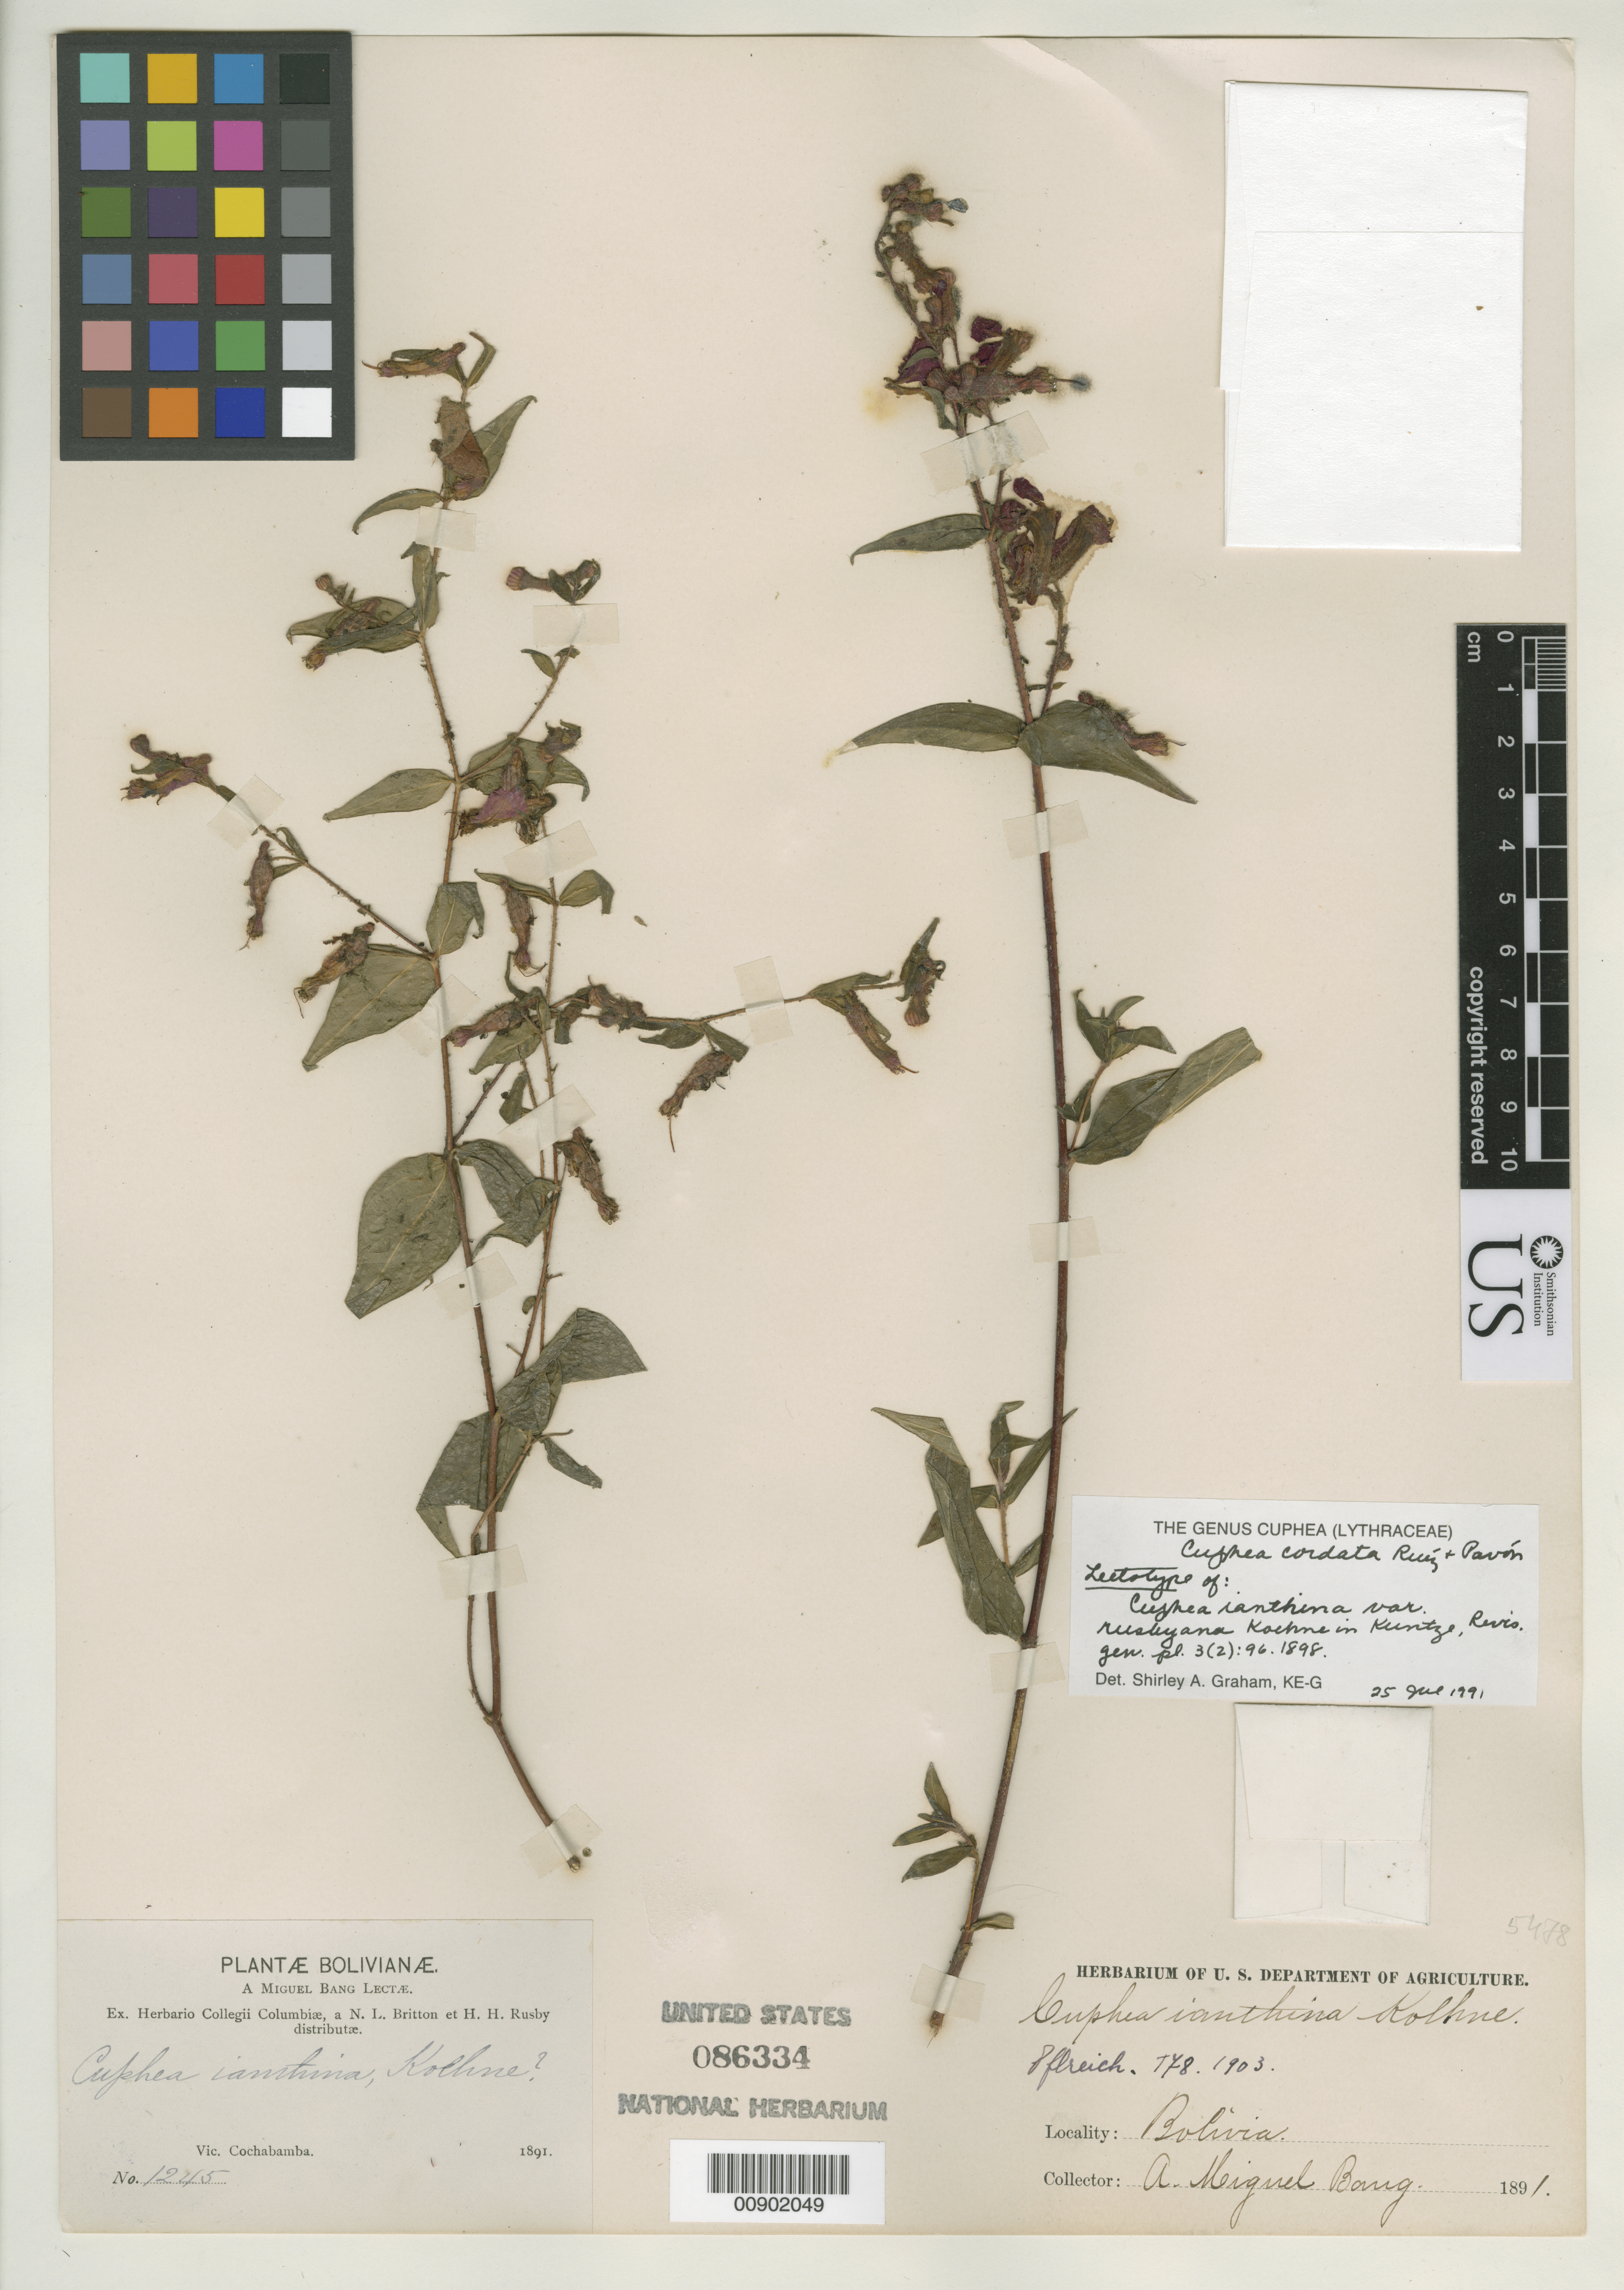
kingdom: Plantae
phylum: Tracheophyta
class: Magnoliopsida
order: Myrtales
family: Lythraceae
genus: Cuphea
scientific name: Cuphea ianthina var. rusbyana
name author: Koehne in Kuntze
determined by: Graham, Shirley Ann Tousch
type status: Lectotype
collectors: M. Bang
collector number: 1245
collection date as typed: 1891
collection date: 1891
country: Bolivia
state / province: Cochabamba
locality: Vic. Cochabamba. [Protologue: "2600 m Rio Juntas… in vicin. Cochabamba]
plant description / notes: Also the lectotype of Cuphea ianthina var. bangii Koehne (nom. superfl.).; Also the lectotype of Cuphea ianthina var. rusbyana Koehne.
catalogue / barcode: US 86334